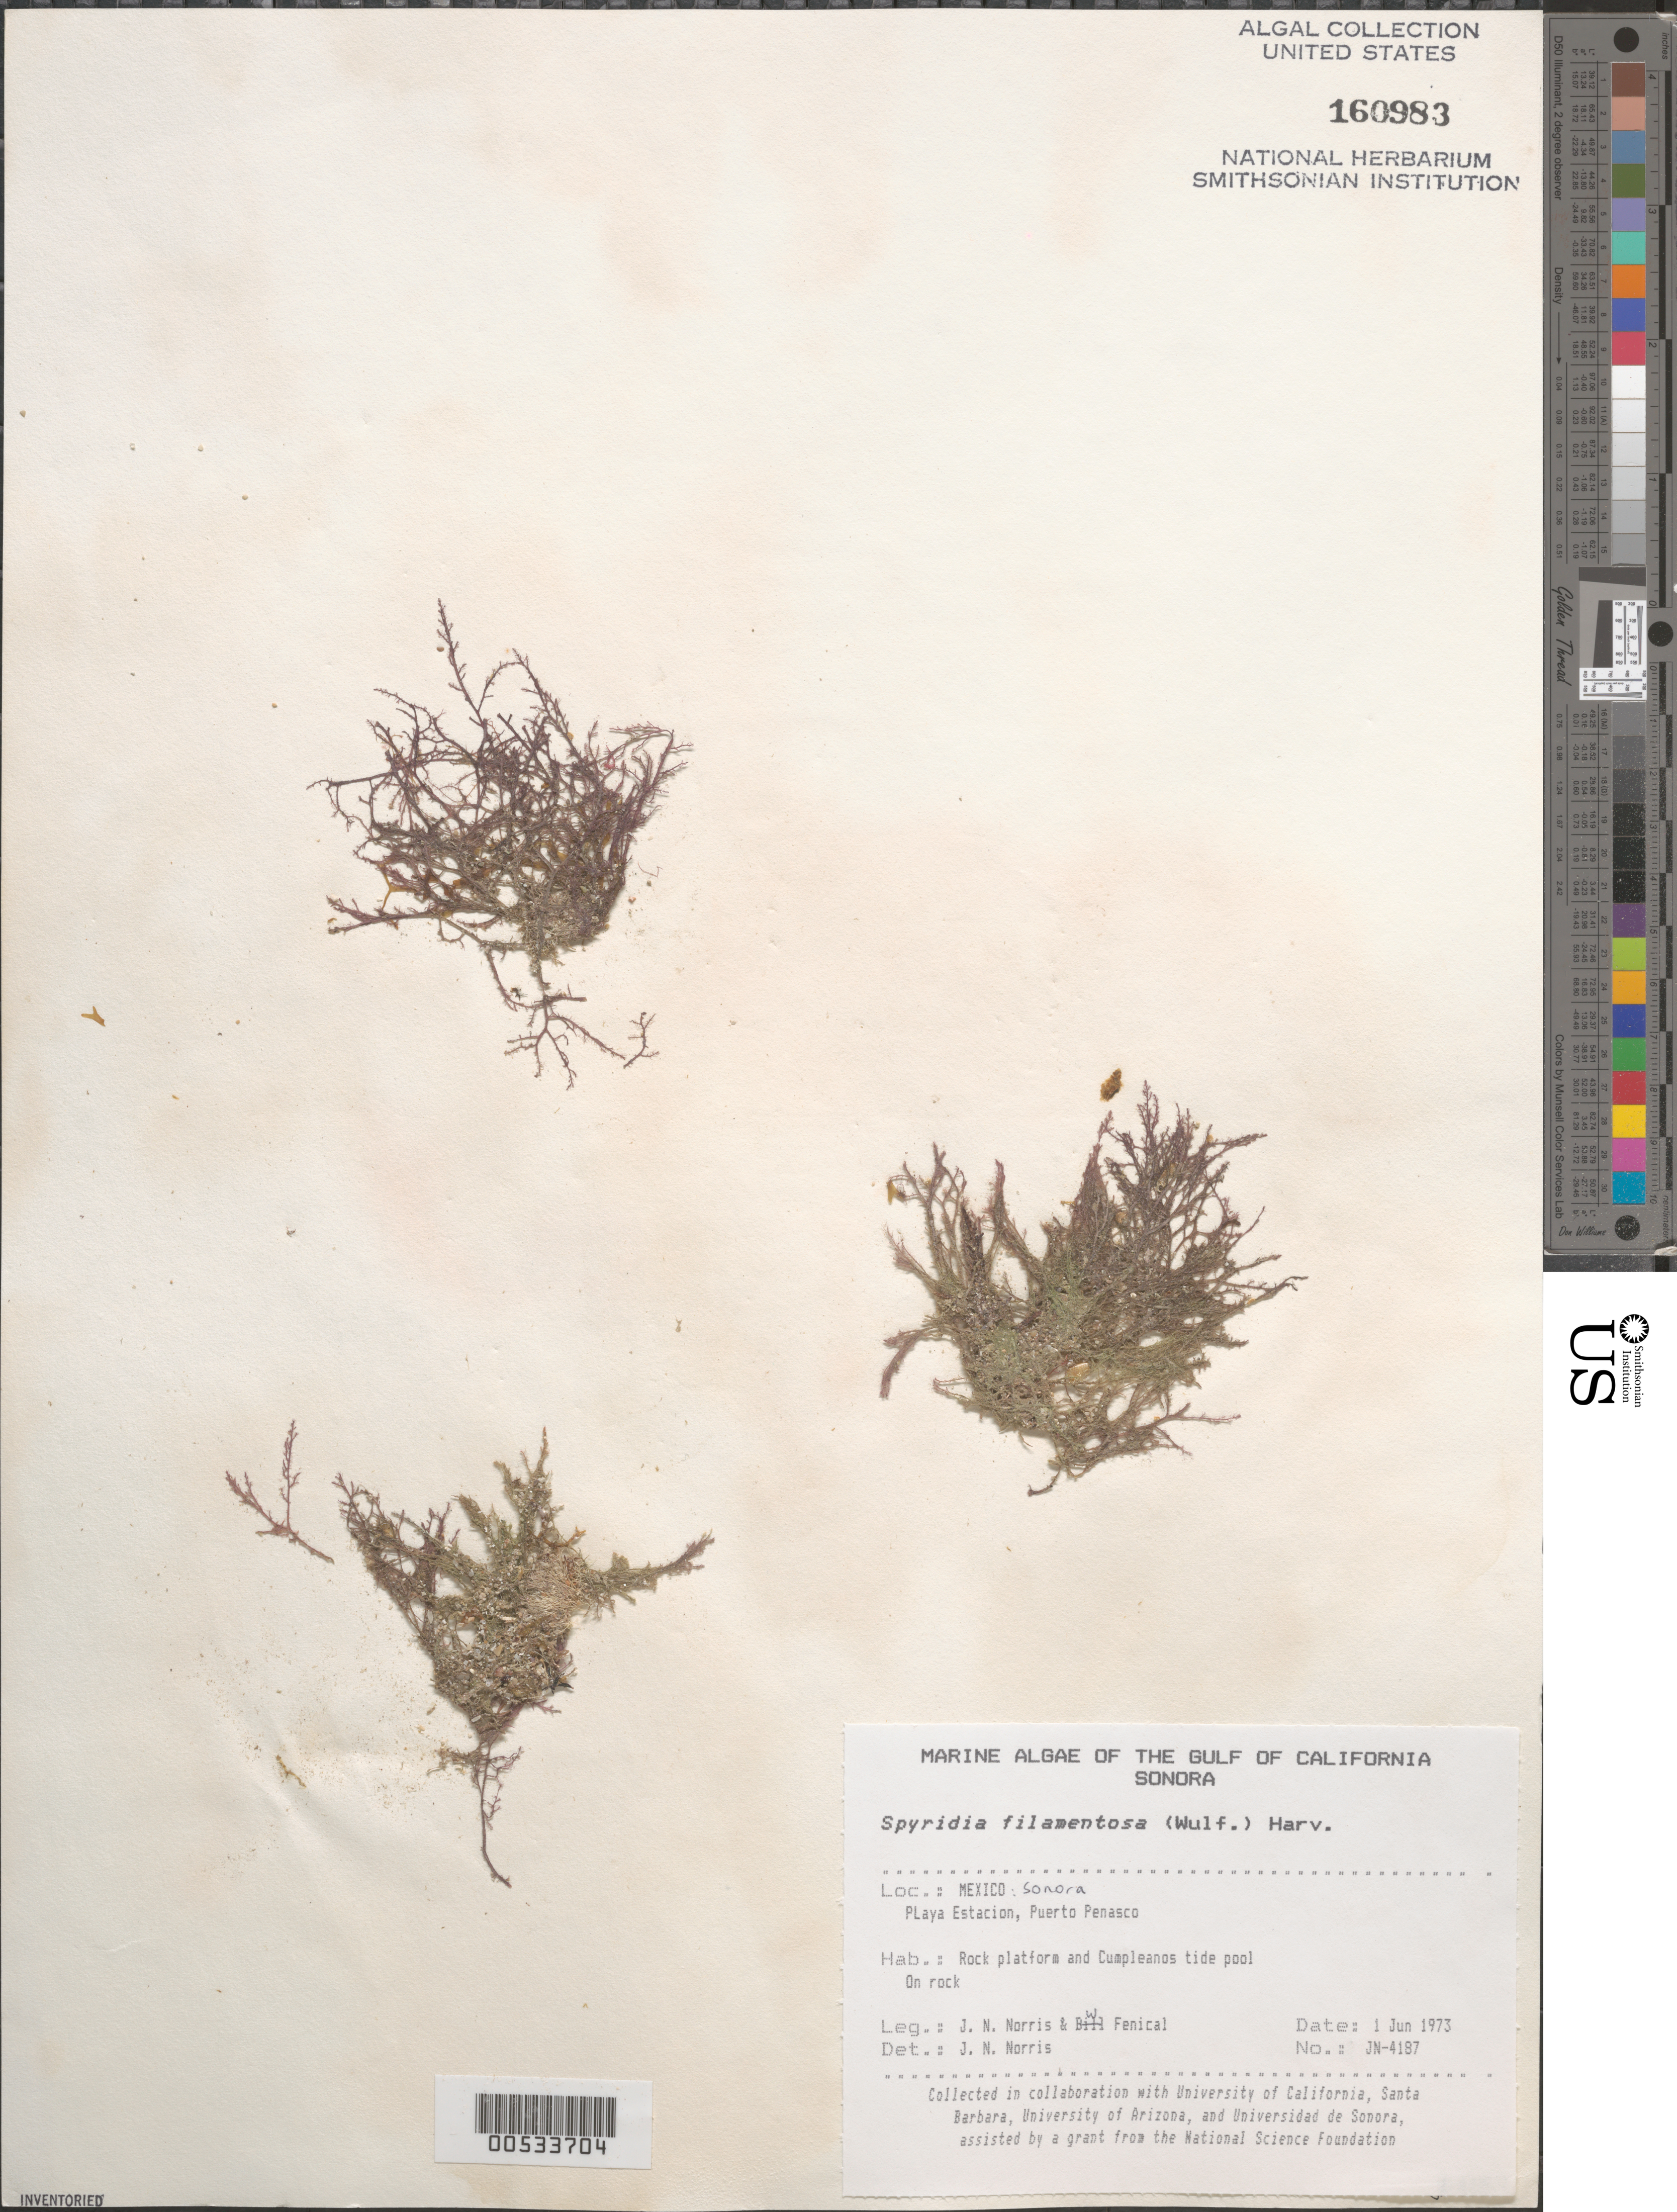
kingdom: Plantae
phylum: Rhodophyta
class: Florideophyceae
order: Ceramiales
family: Spyridiaceae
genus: Spyridia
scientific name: Spyridia filamentosa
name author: (Wulfen) Harv.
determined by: Norris, James N.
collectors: J. N. Norris & W. Fenical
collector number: JN-4187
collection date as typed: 01 Jun 1973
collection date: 1973-06-01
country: Mexico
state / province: Sonora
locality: Playa Estacion, Puerto Penasco, Cumpleanos Tide Pool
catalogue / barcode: US 160983